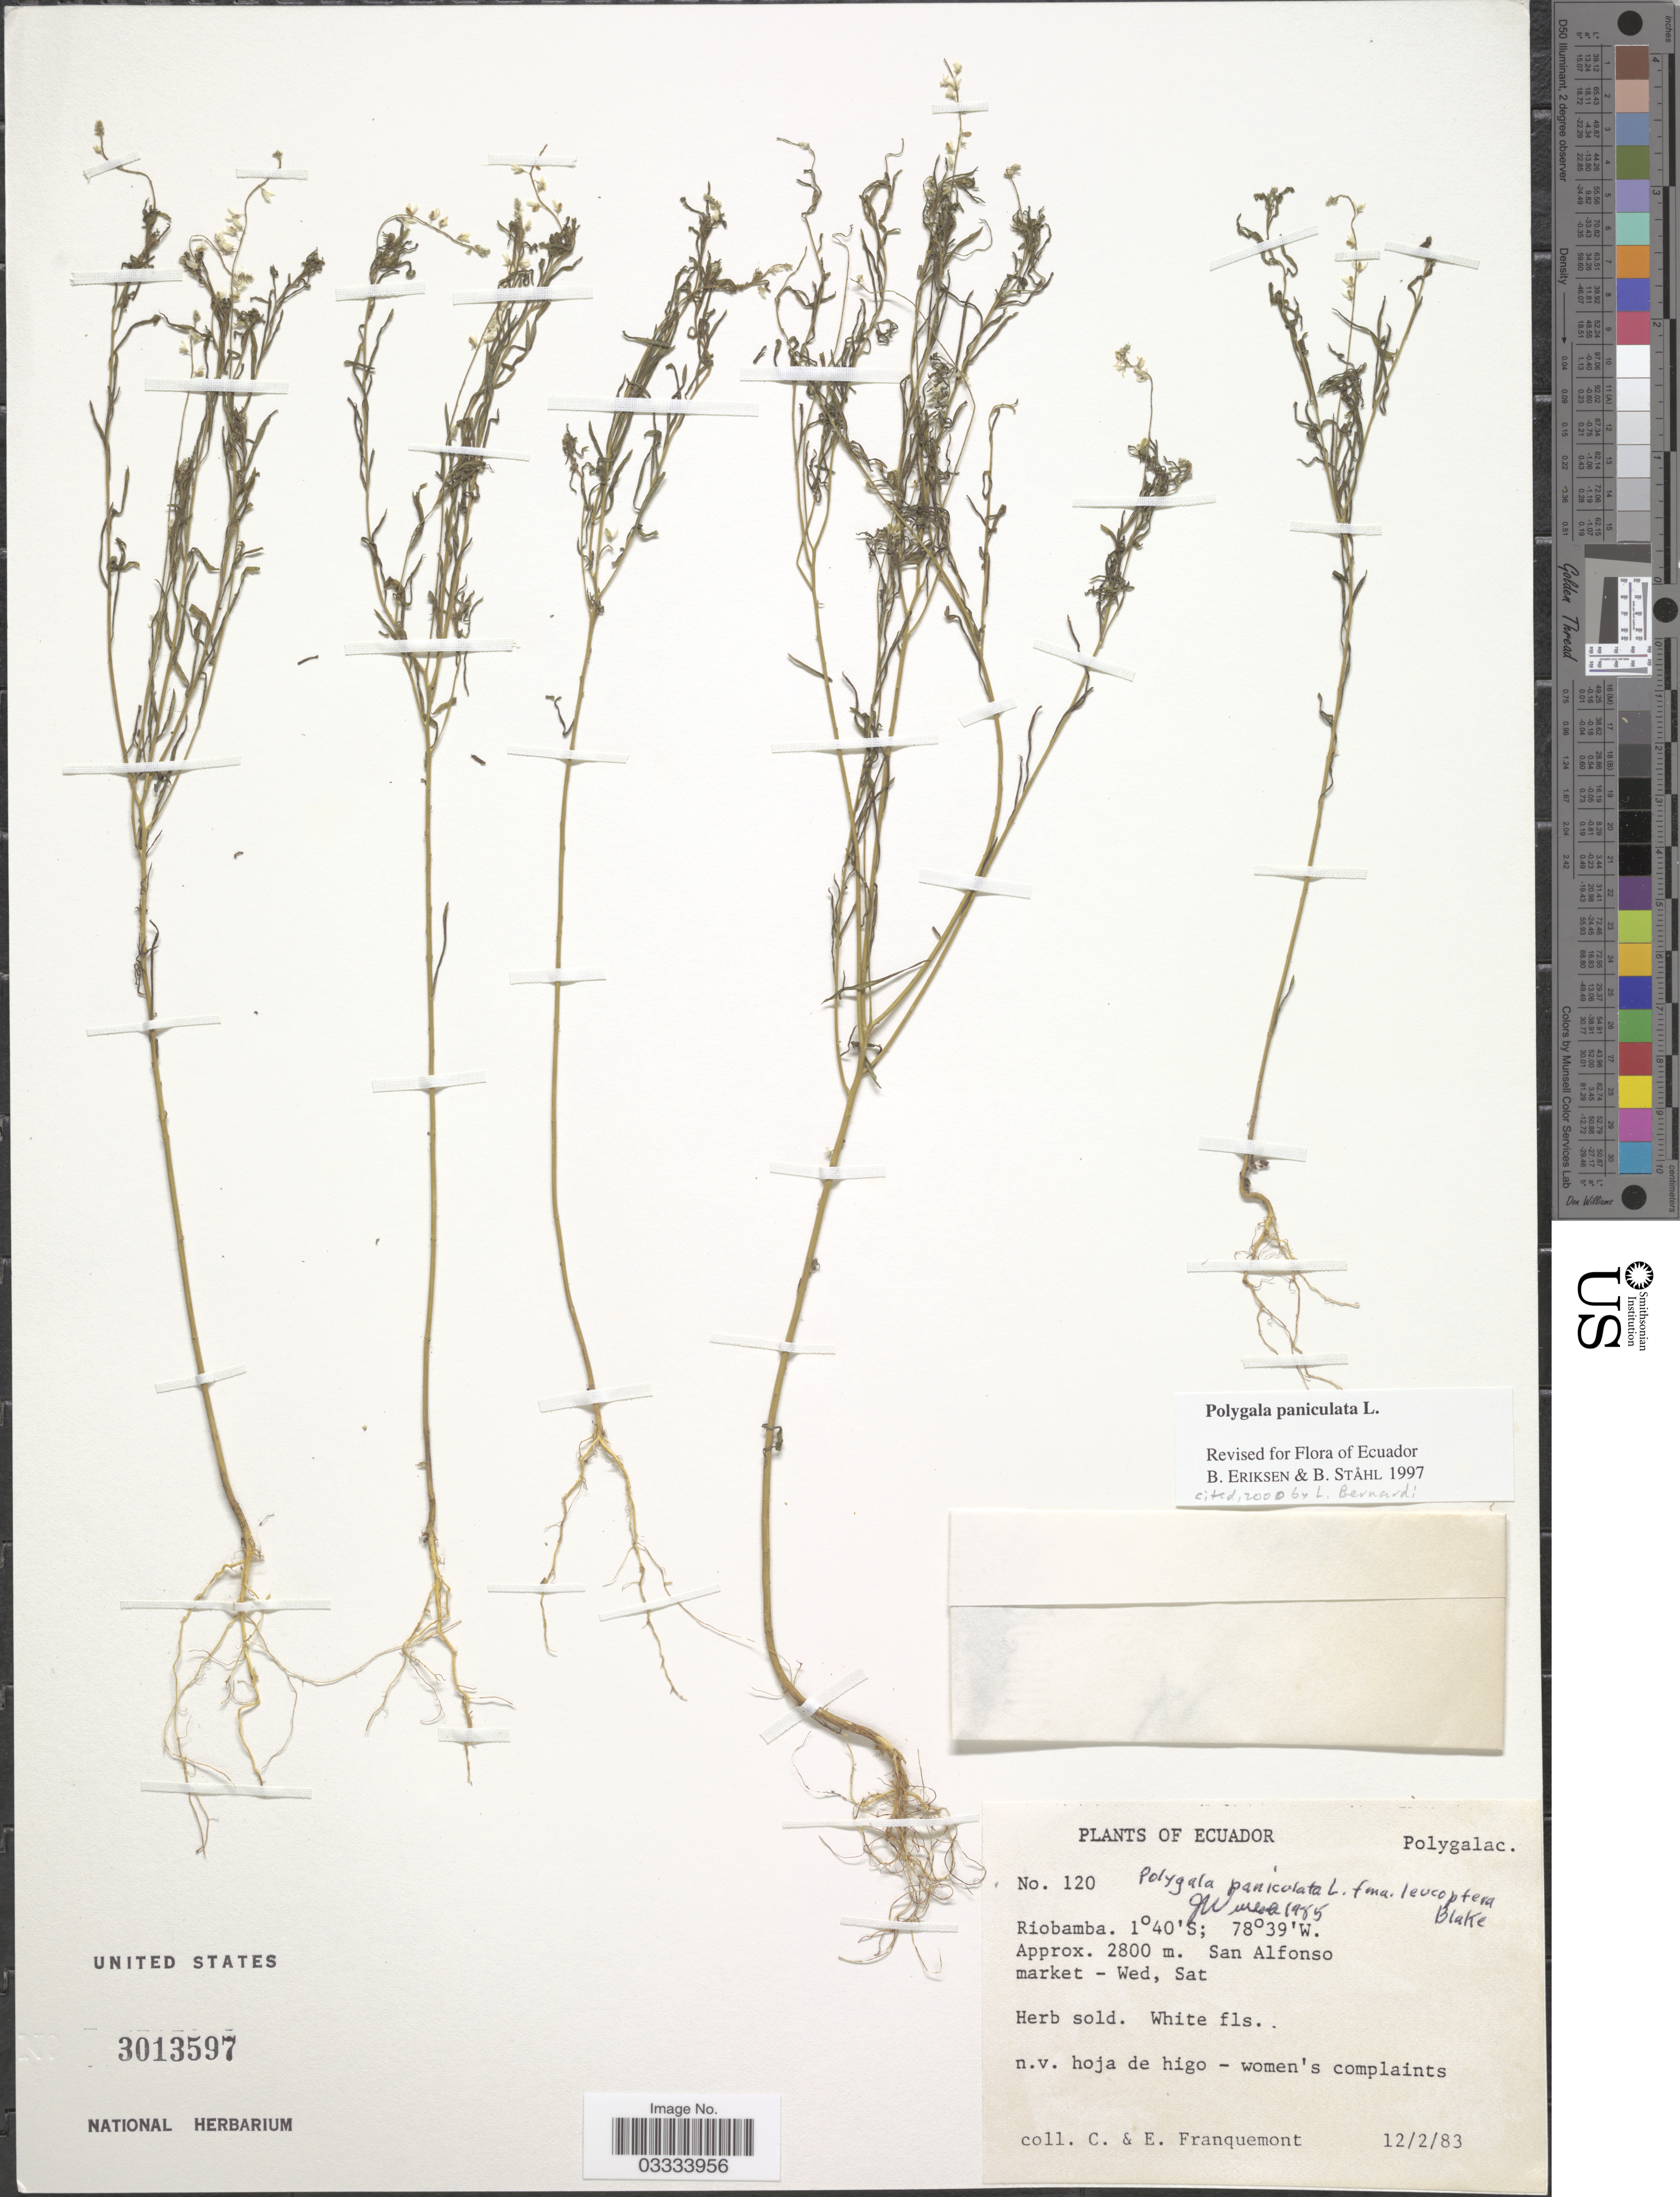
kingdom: Plantae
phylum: Tracheophyta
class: Magnoliopsida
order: Fabales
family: Polygalaceae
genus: Polygala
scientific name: Polygala paniculata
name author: L.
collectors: C. Franquemont & E. Franquemont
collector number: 120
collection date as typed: Transcribed d/m/y: 12/2/83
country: Ecuador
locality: Riobamba. San Alfonso market - Wed, Sat.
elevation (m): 2800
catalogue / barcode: US 3013597